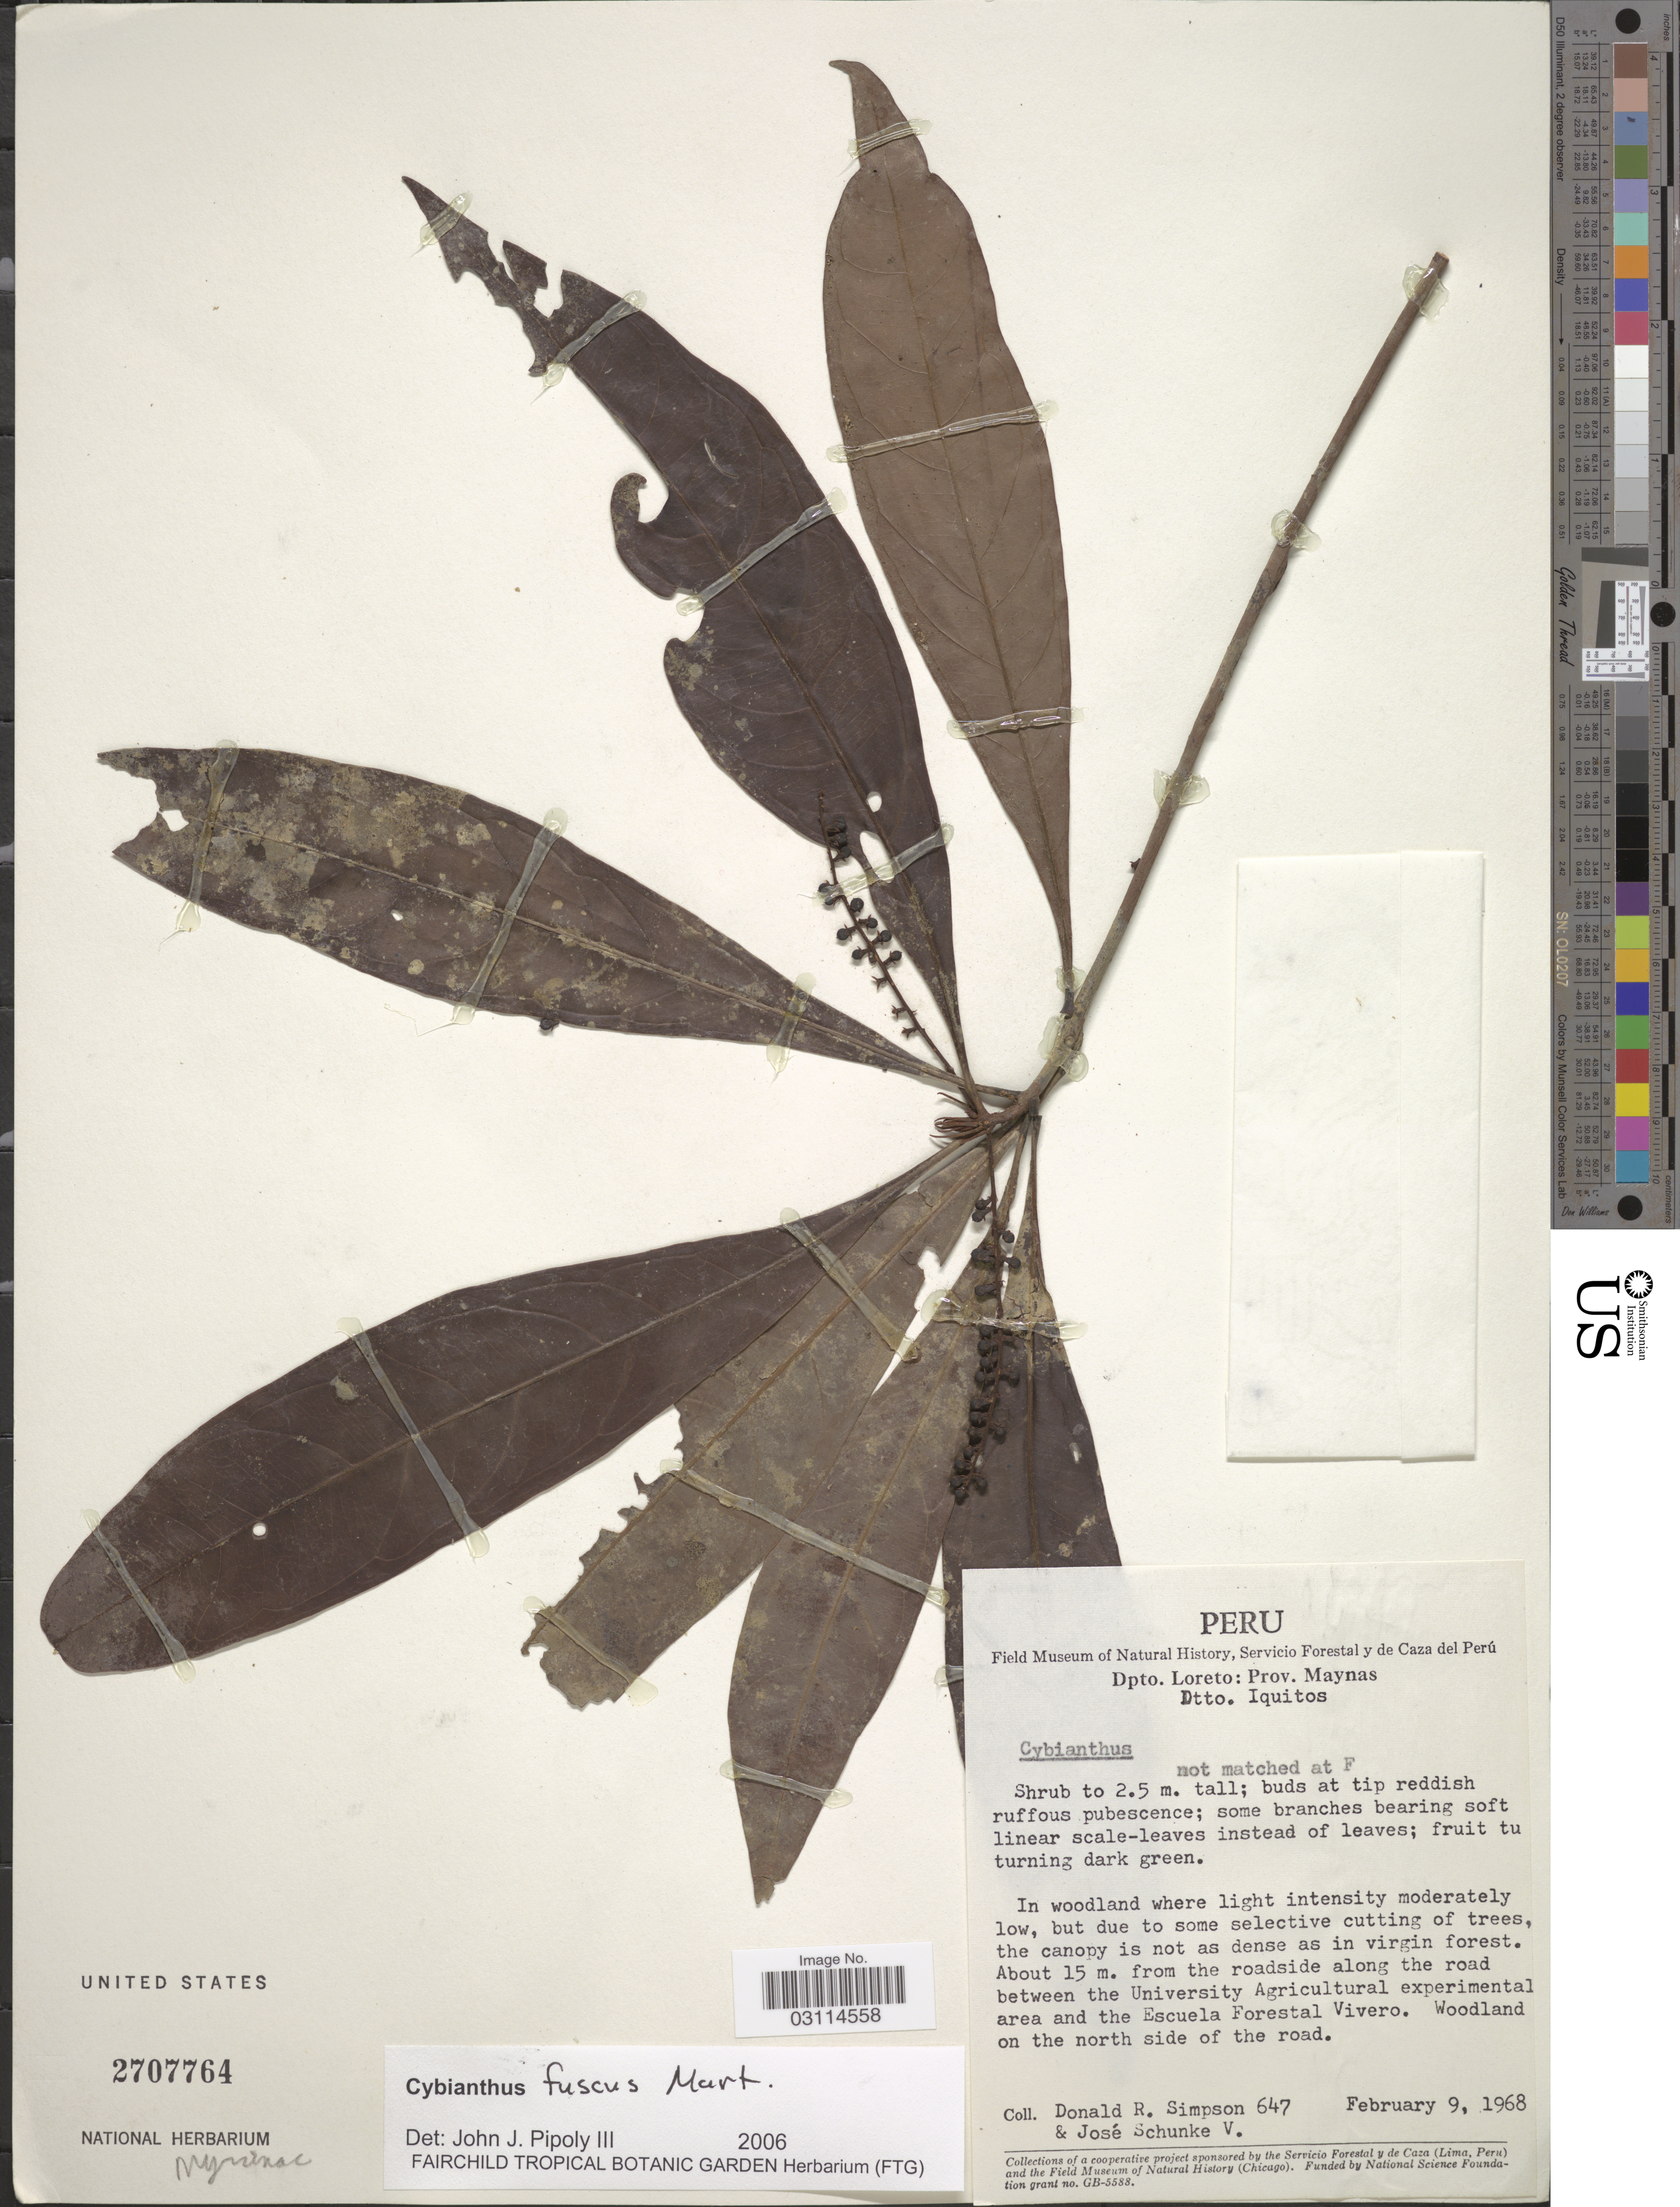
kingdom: Plantae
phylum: Tracheophyta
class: Magnoliopsida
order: Ericales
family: Primulaceae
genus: Cybianthus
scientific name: Cybianthus fuscus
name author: Mart.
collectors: D. R. Simpson & J. Schunke Vigo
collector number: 647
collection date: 1968-02-09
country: Peru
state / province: Loreto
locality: Dpto. Loreto: Prov. Maynas. Dtto. Iquitos. About 15 m. from the roadside along the road between University Agricultural experimental area and the Escuela Forestal Vivero. Woodland on the north side of the road.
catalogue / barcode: US 2707764